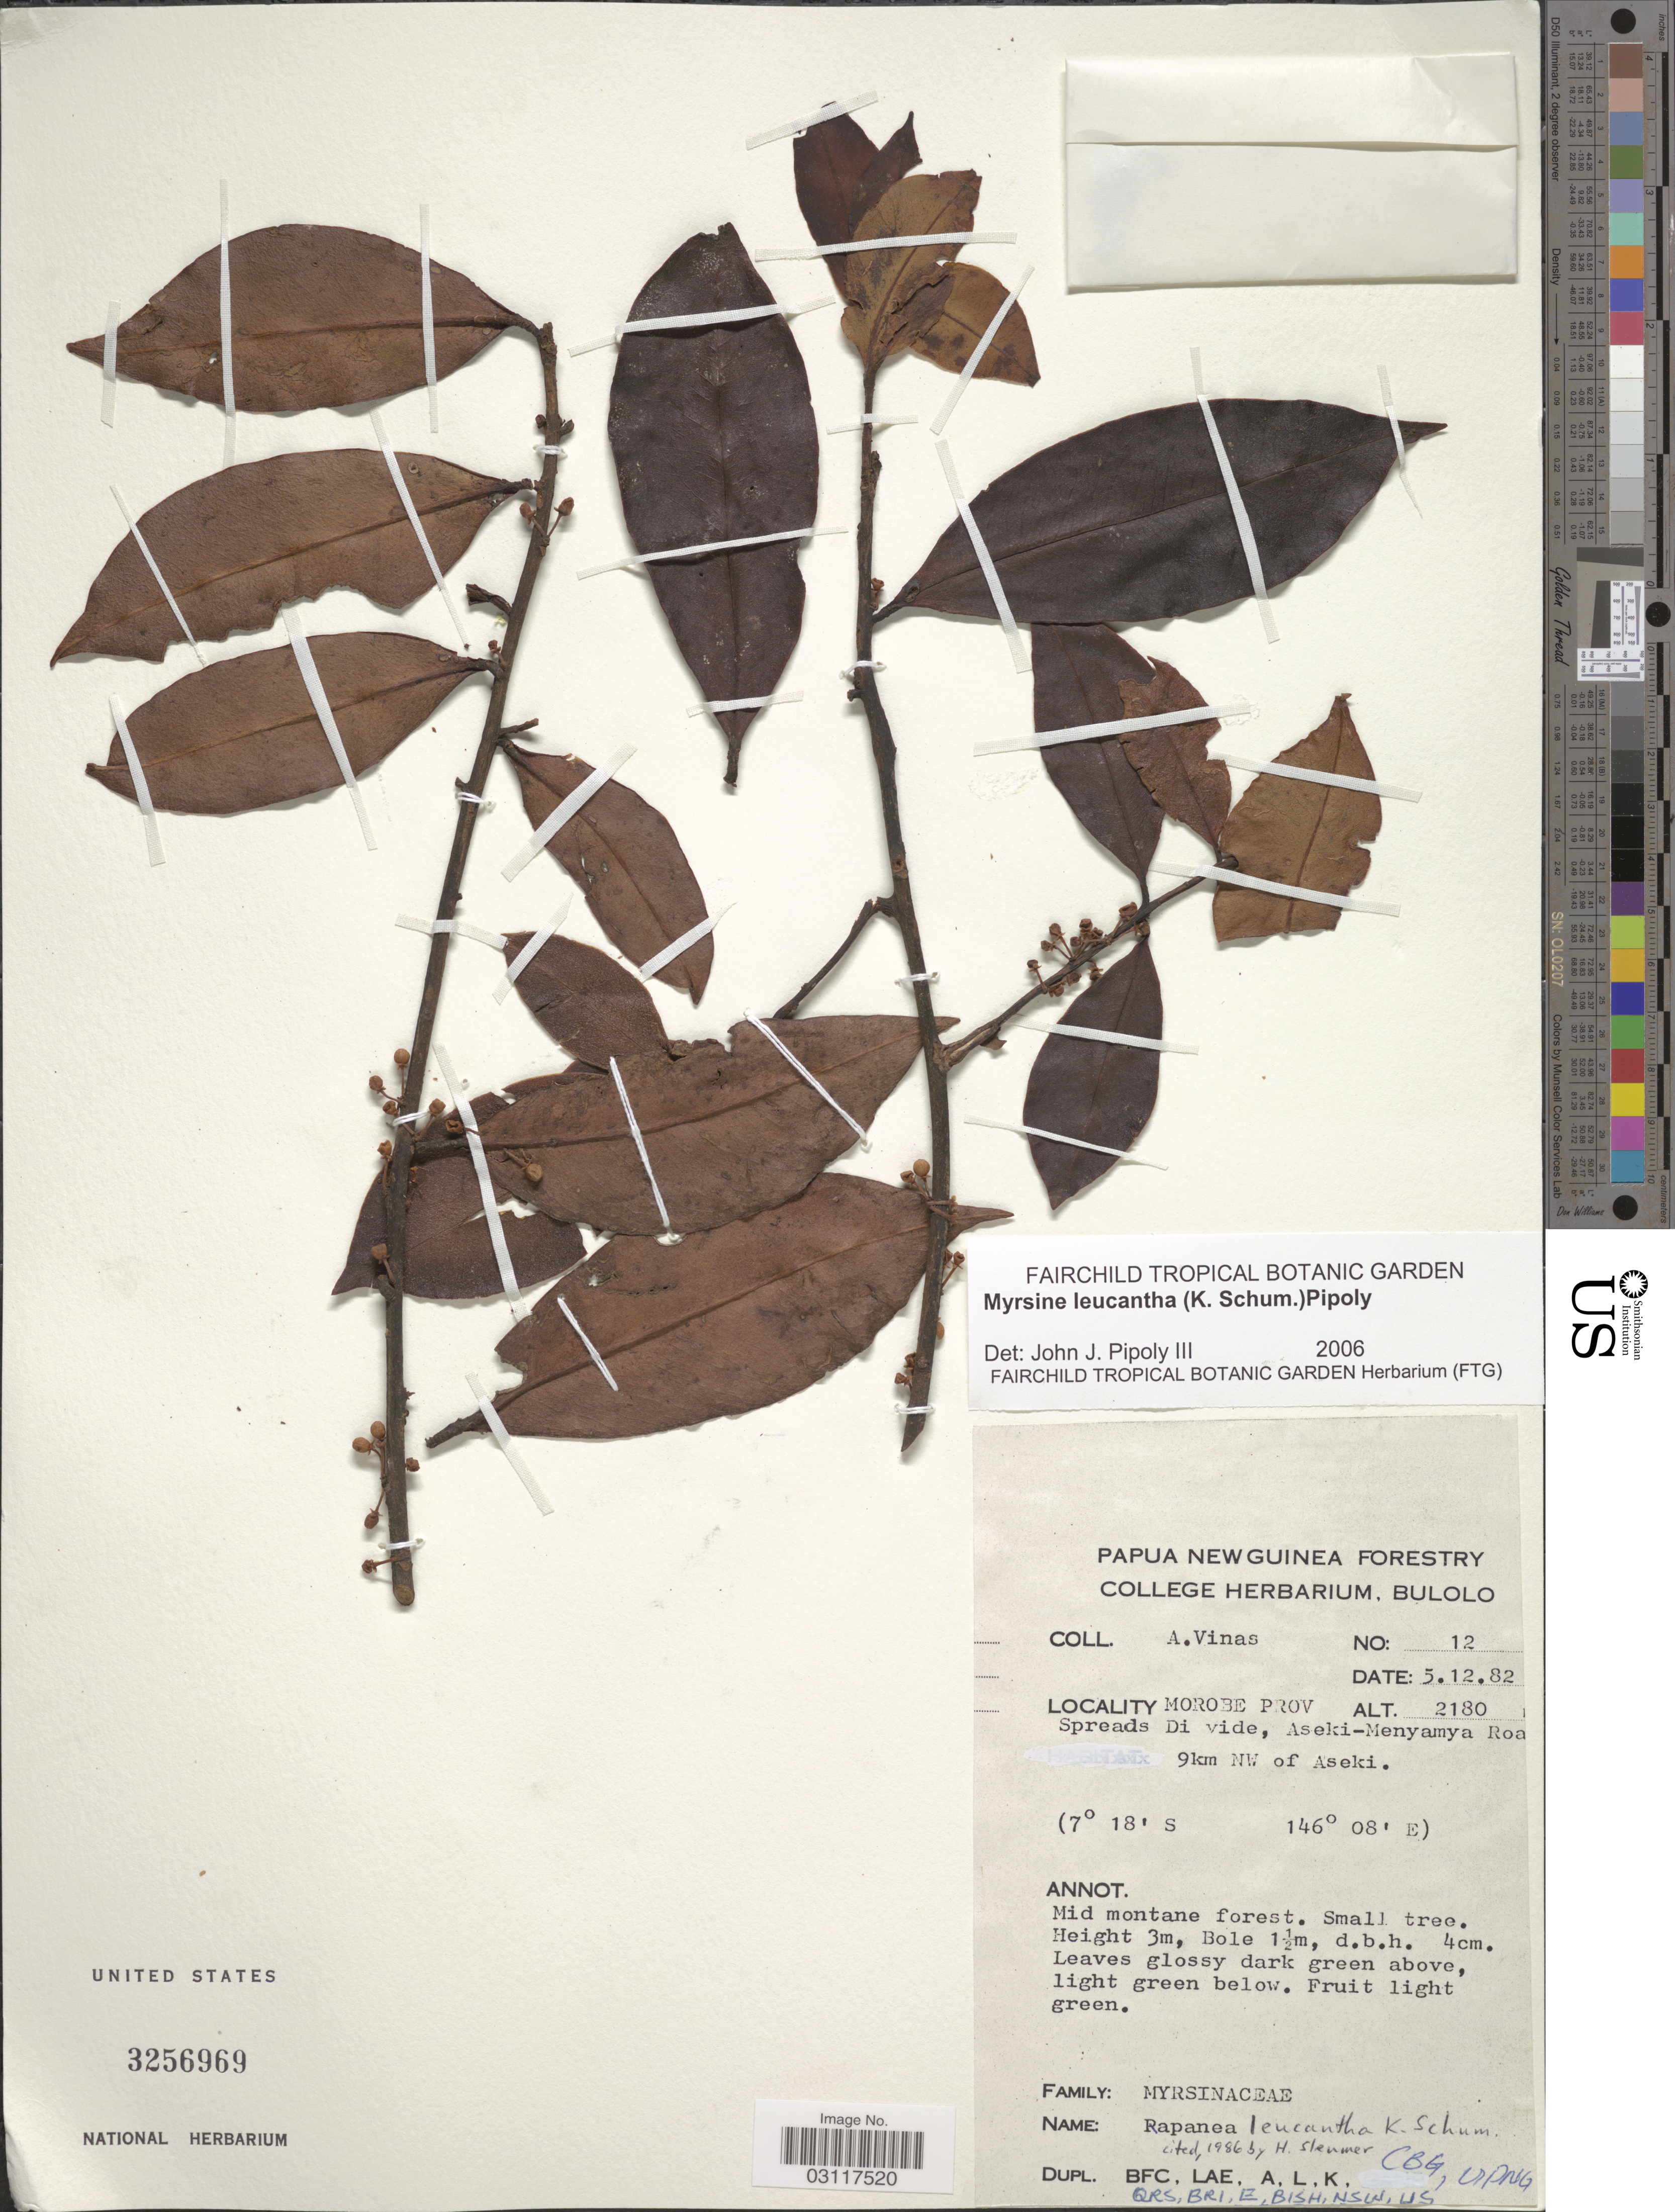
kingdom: Plantae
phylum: Tracheophyta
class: Magnoliopsida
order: Ericales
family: Primulaceae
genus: Myrsine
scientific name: Myrsine leucantha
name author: (K. Schum.) Pipoly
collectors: A. Vinas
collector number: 12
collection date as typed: Transcribed d/m/y: 5/12/82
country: Papua New Guinea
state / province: Morobe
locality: Morobe Prov., Spreads Divide, Aseki-Menyamya Road, 9km NW of Aseki.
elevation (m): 2180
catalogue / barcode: US 3256969